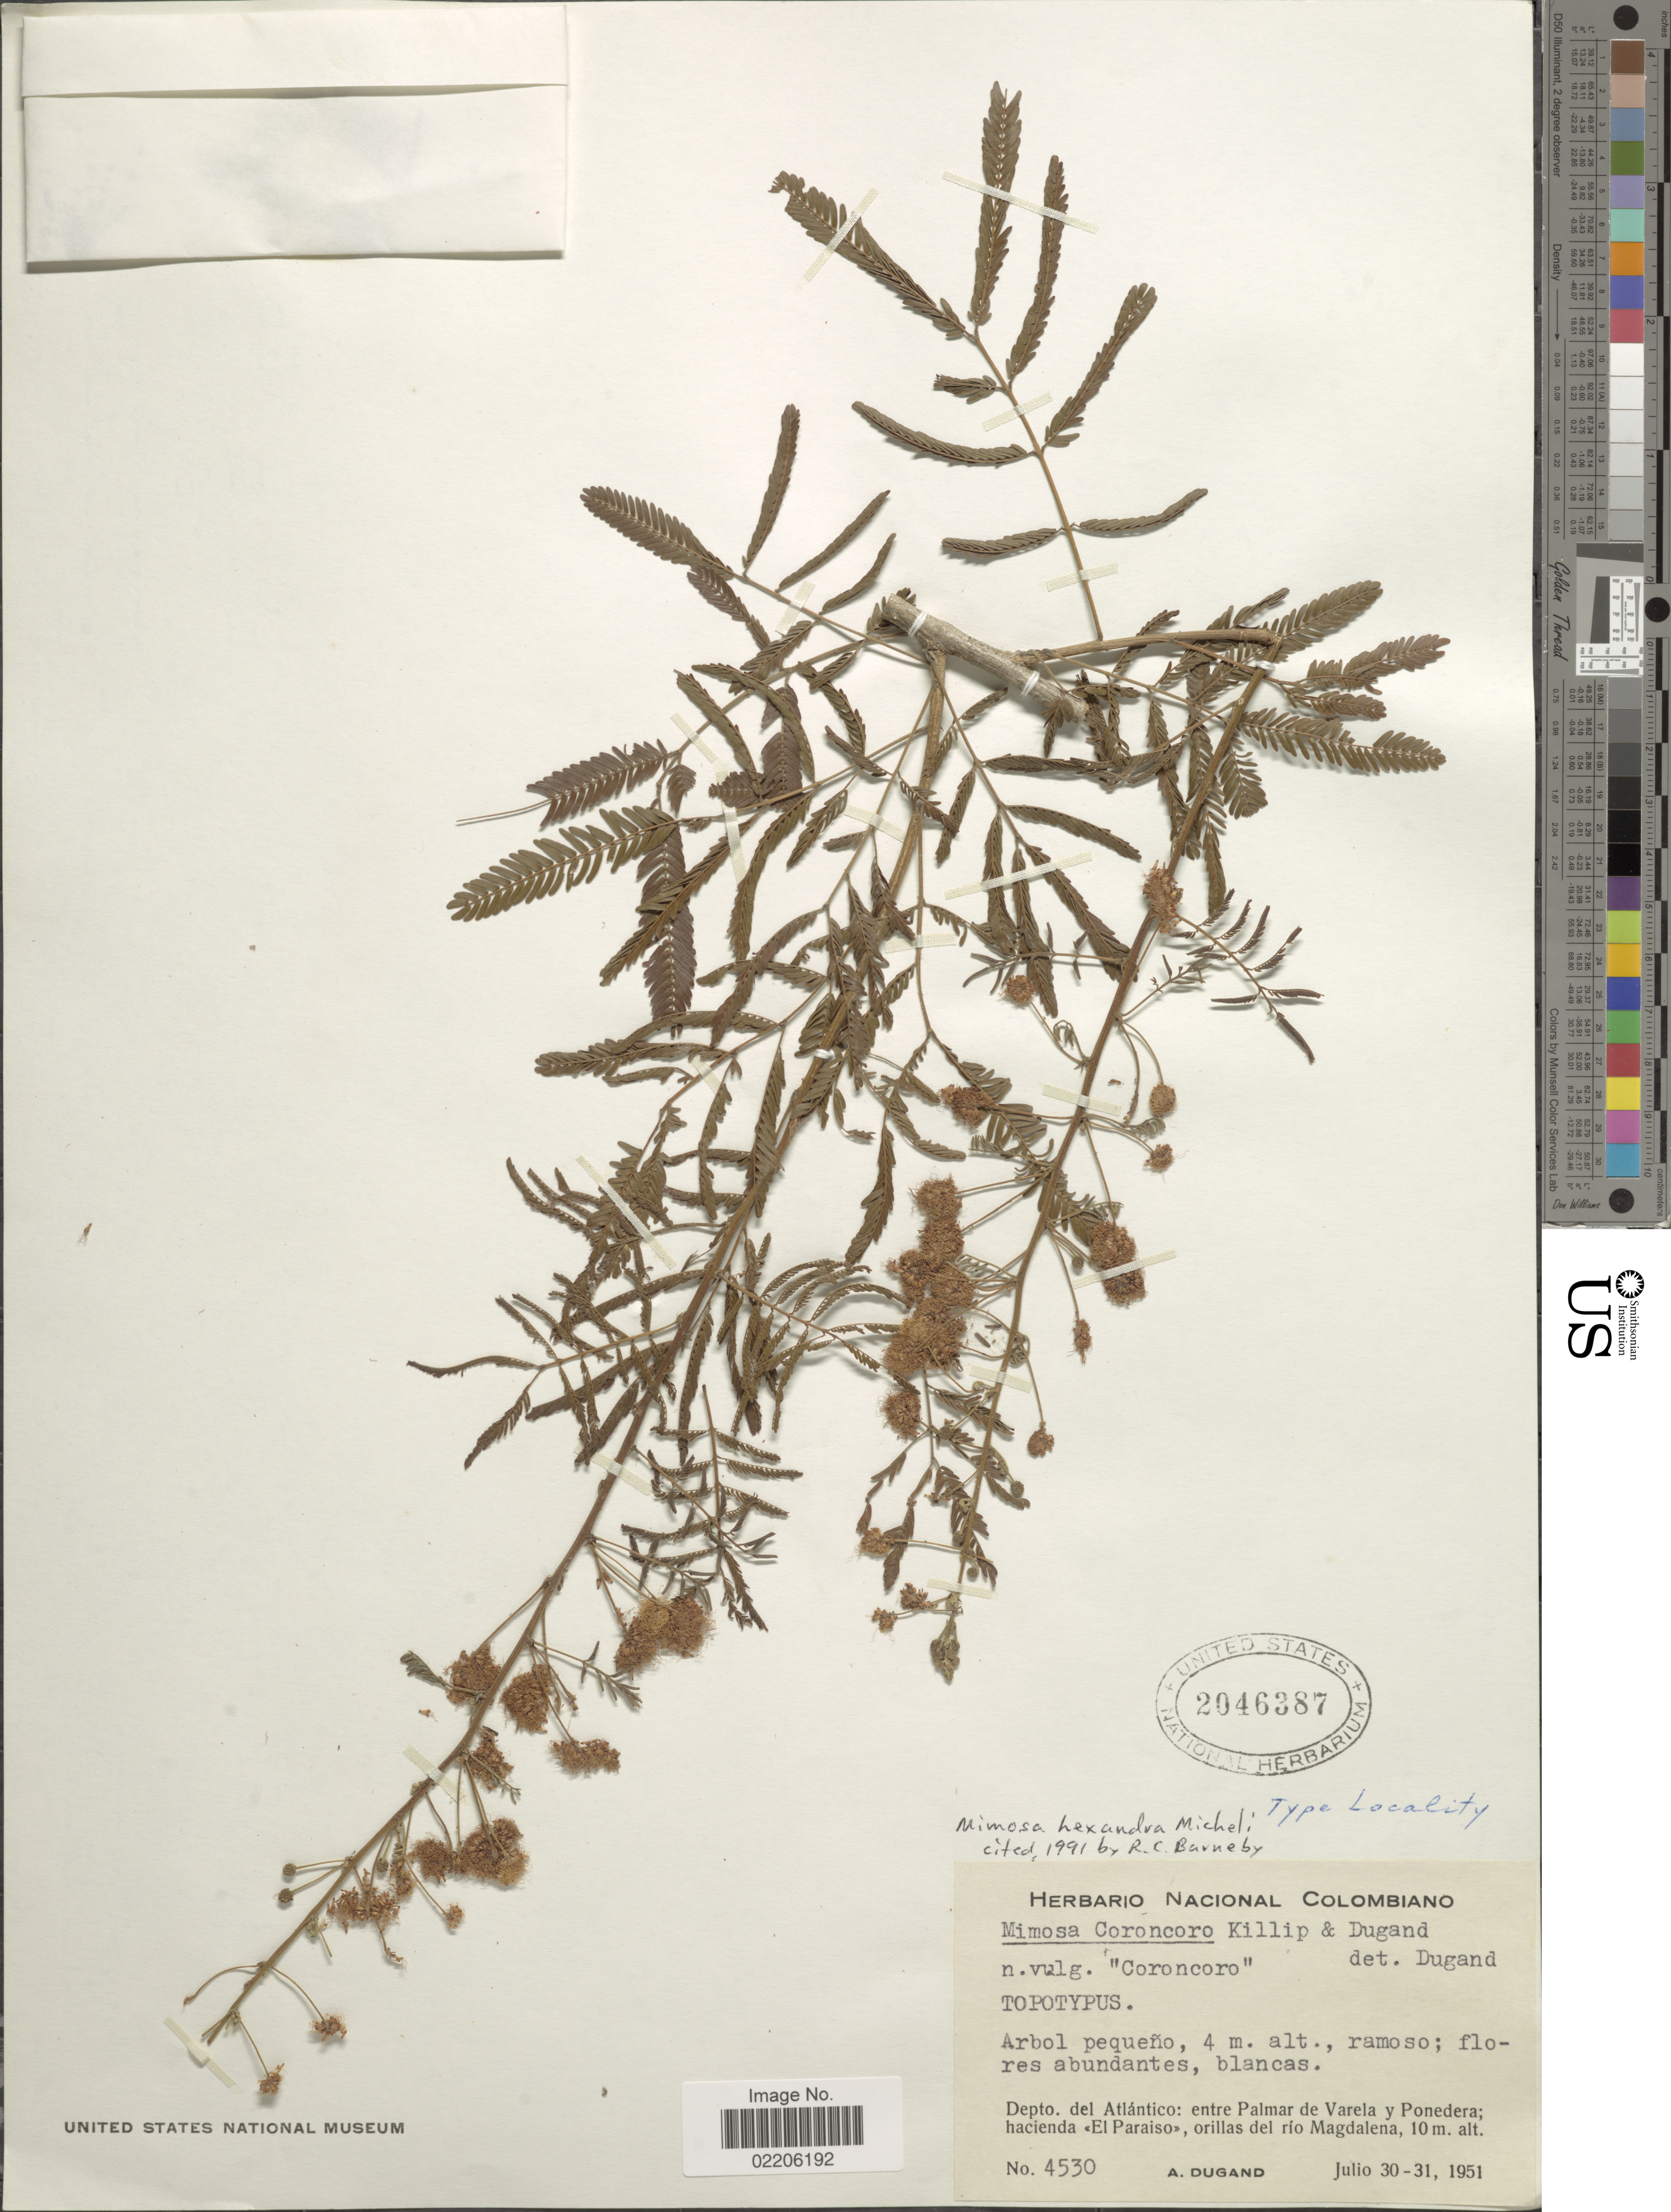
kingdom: Plantae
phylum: Tracheophyta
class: Magnoliopsida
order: Fabales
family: Fabaceae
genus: Mimosa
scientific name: Mimosa hexandra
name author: Micheli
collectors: A. Dugand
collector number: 4530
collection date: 1951-07-30/1951-07-31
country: Colombia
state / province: Atlántico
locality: Depto. del Atlantico: entre Palmar de varela y Ponedera; haciemda < El Paraiso>, orrilas del rio Magdalena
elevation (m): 10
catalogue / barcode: US 2046387